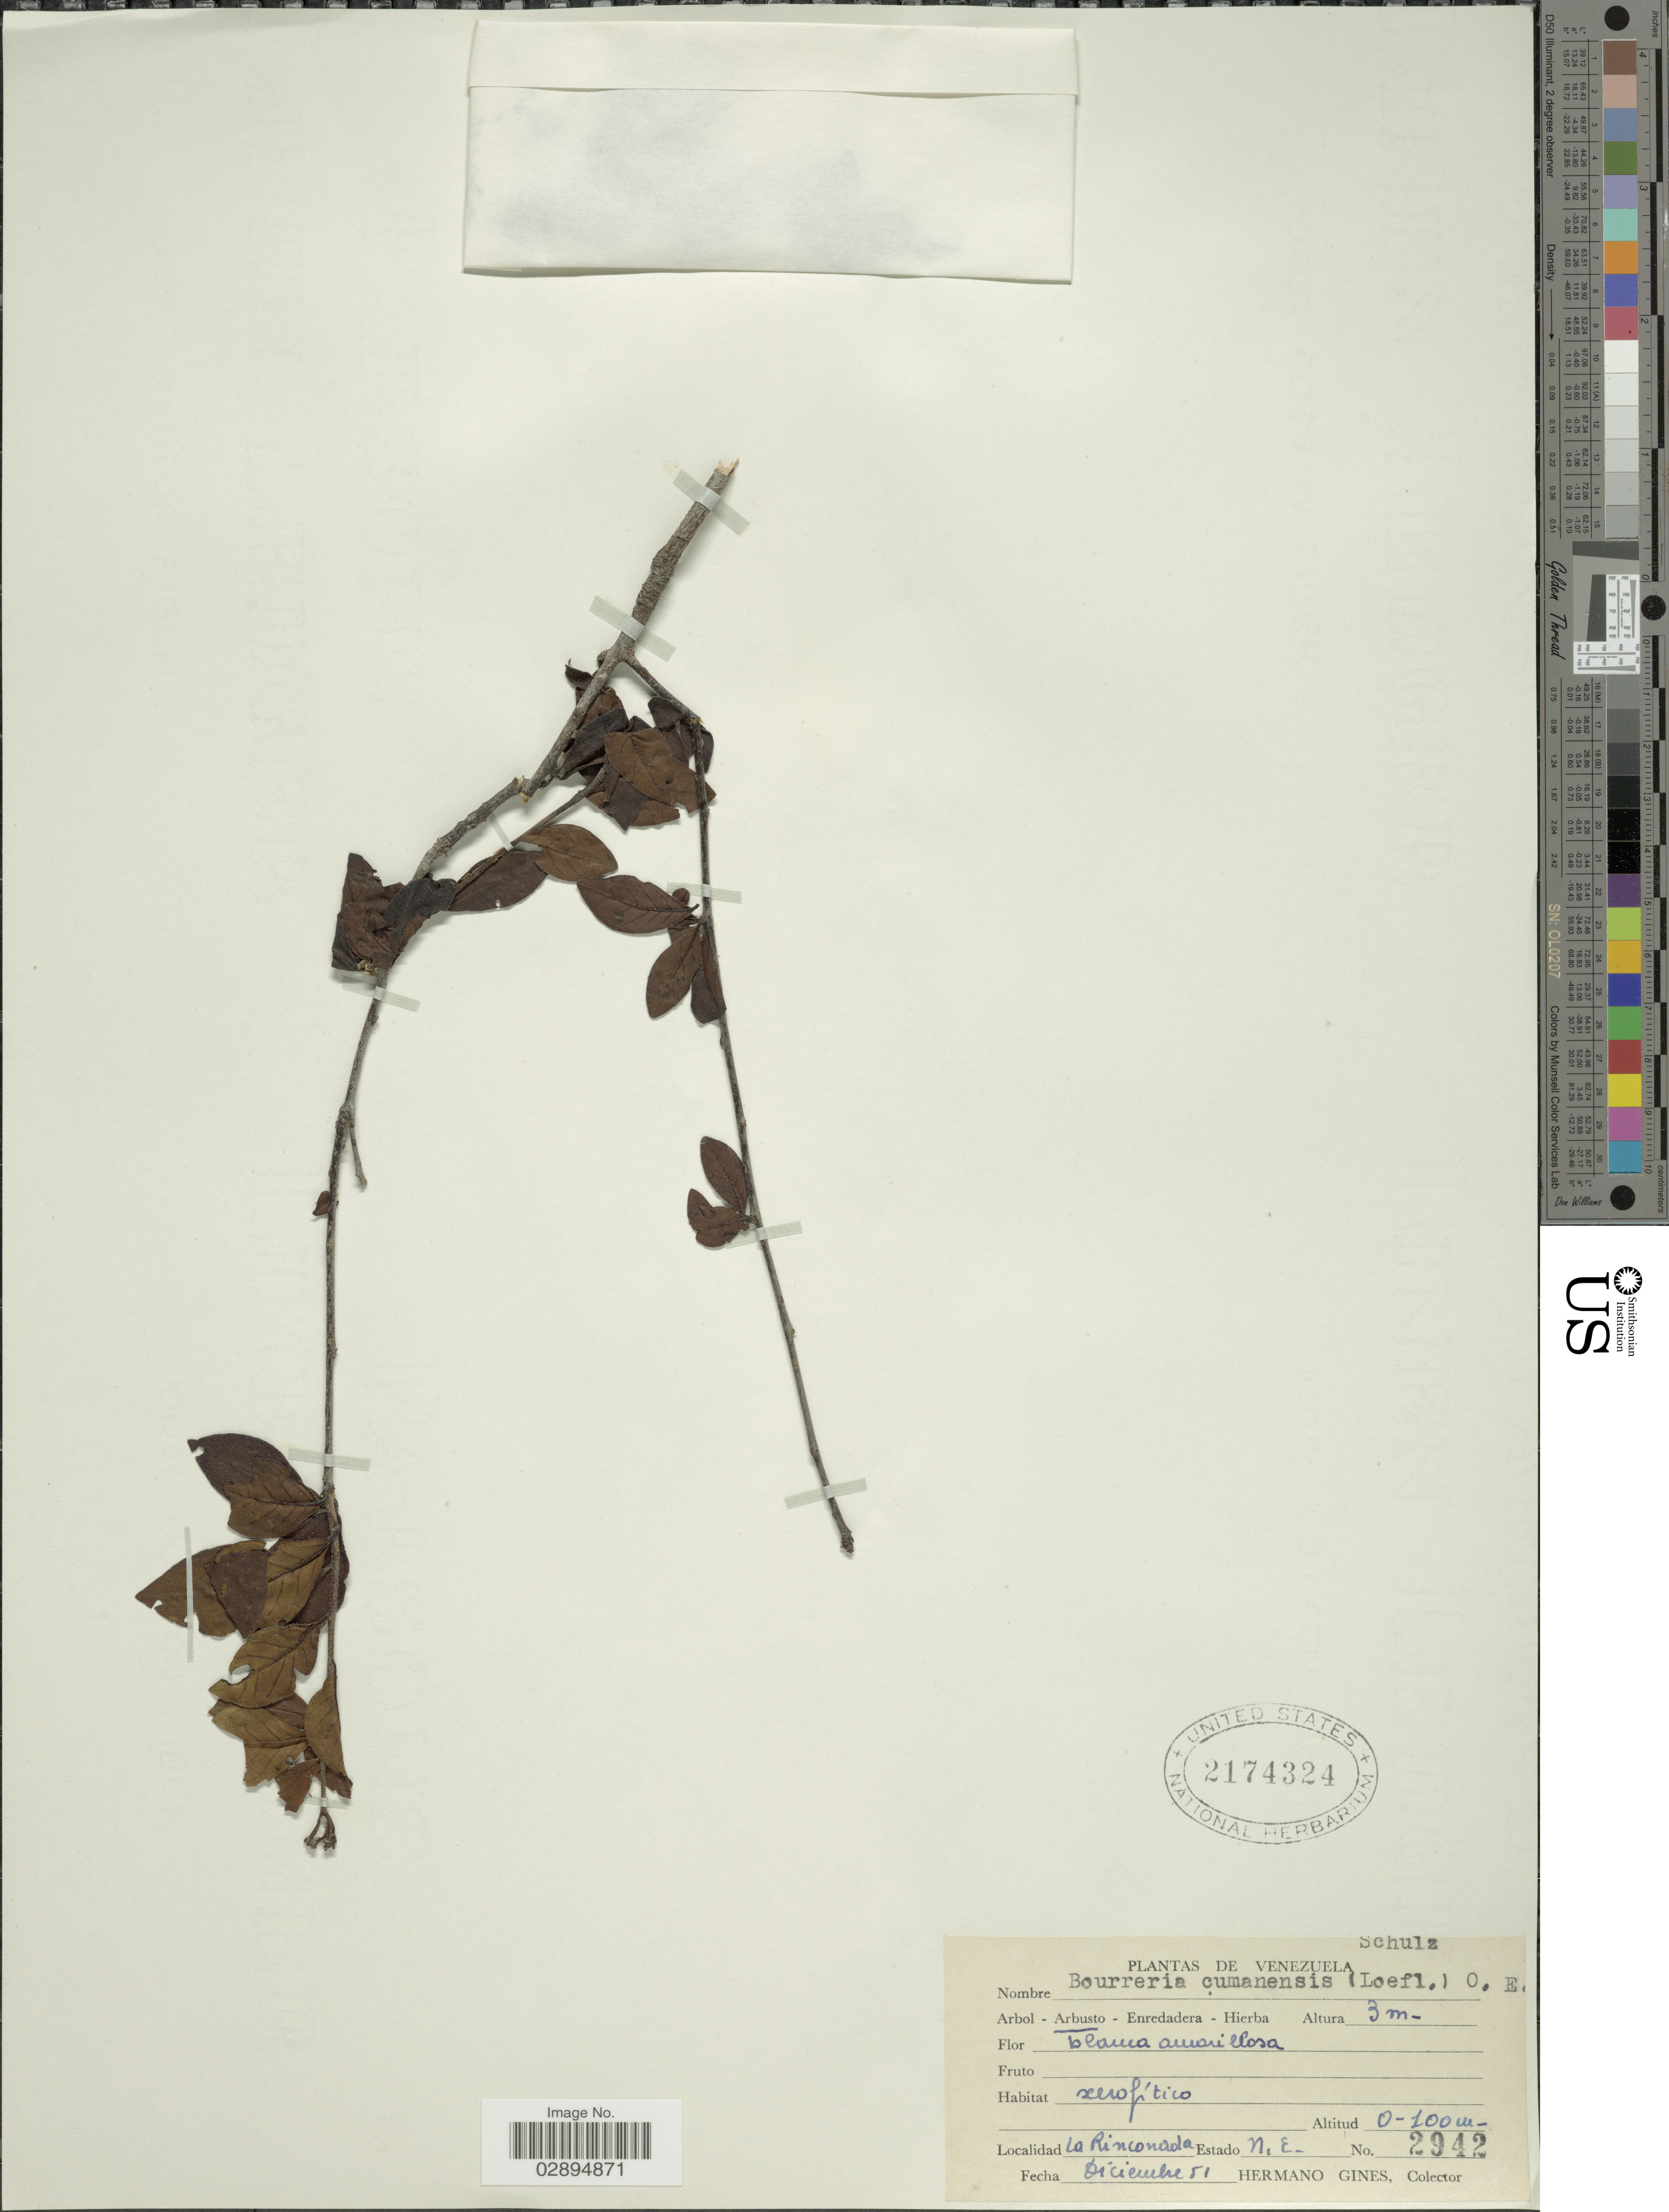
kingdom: Plantae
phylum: Tracheophyta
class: Magnoliopsida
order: Boraginales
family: Ehretiaceae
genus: Bourreria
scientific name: Bourreria exsucca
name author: (L.) Jacq.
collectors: Bro. Gines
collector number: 2942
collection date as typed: Transcribed d/m/y: /12/51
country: Venezuela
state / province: Nueva Esparta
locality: La Rinconada. Estado N.E.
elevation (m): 0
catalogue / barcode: US 2174324